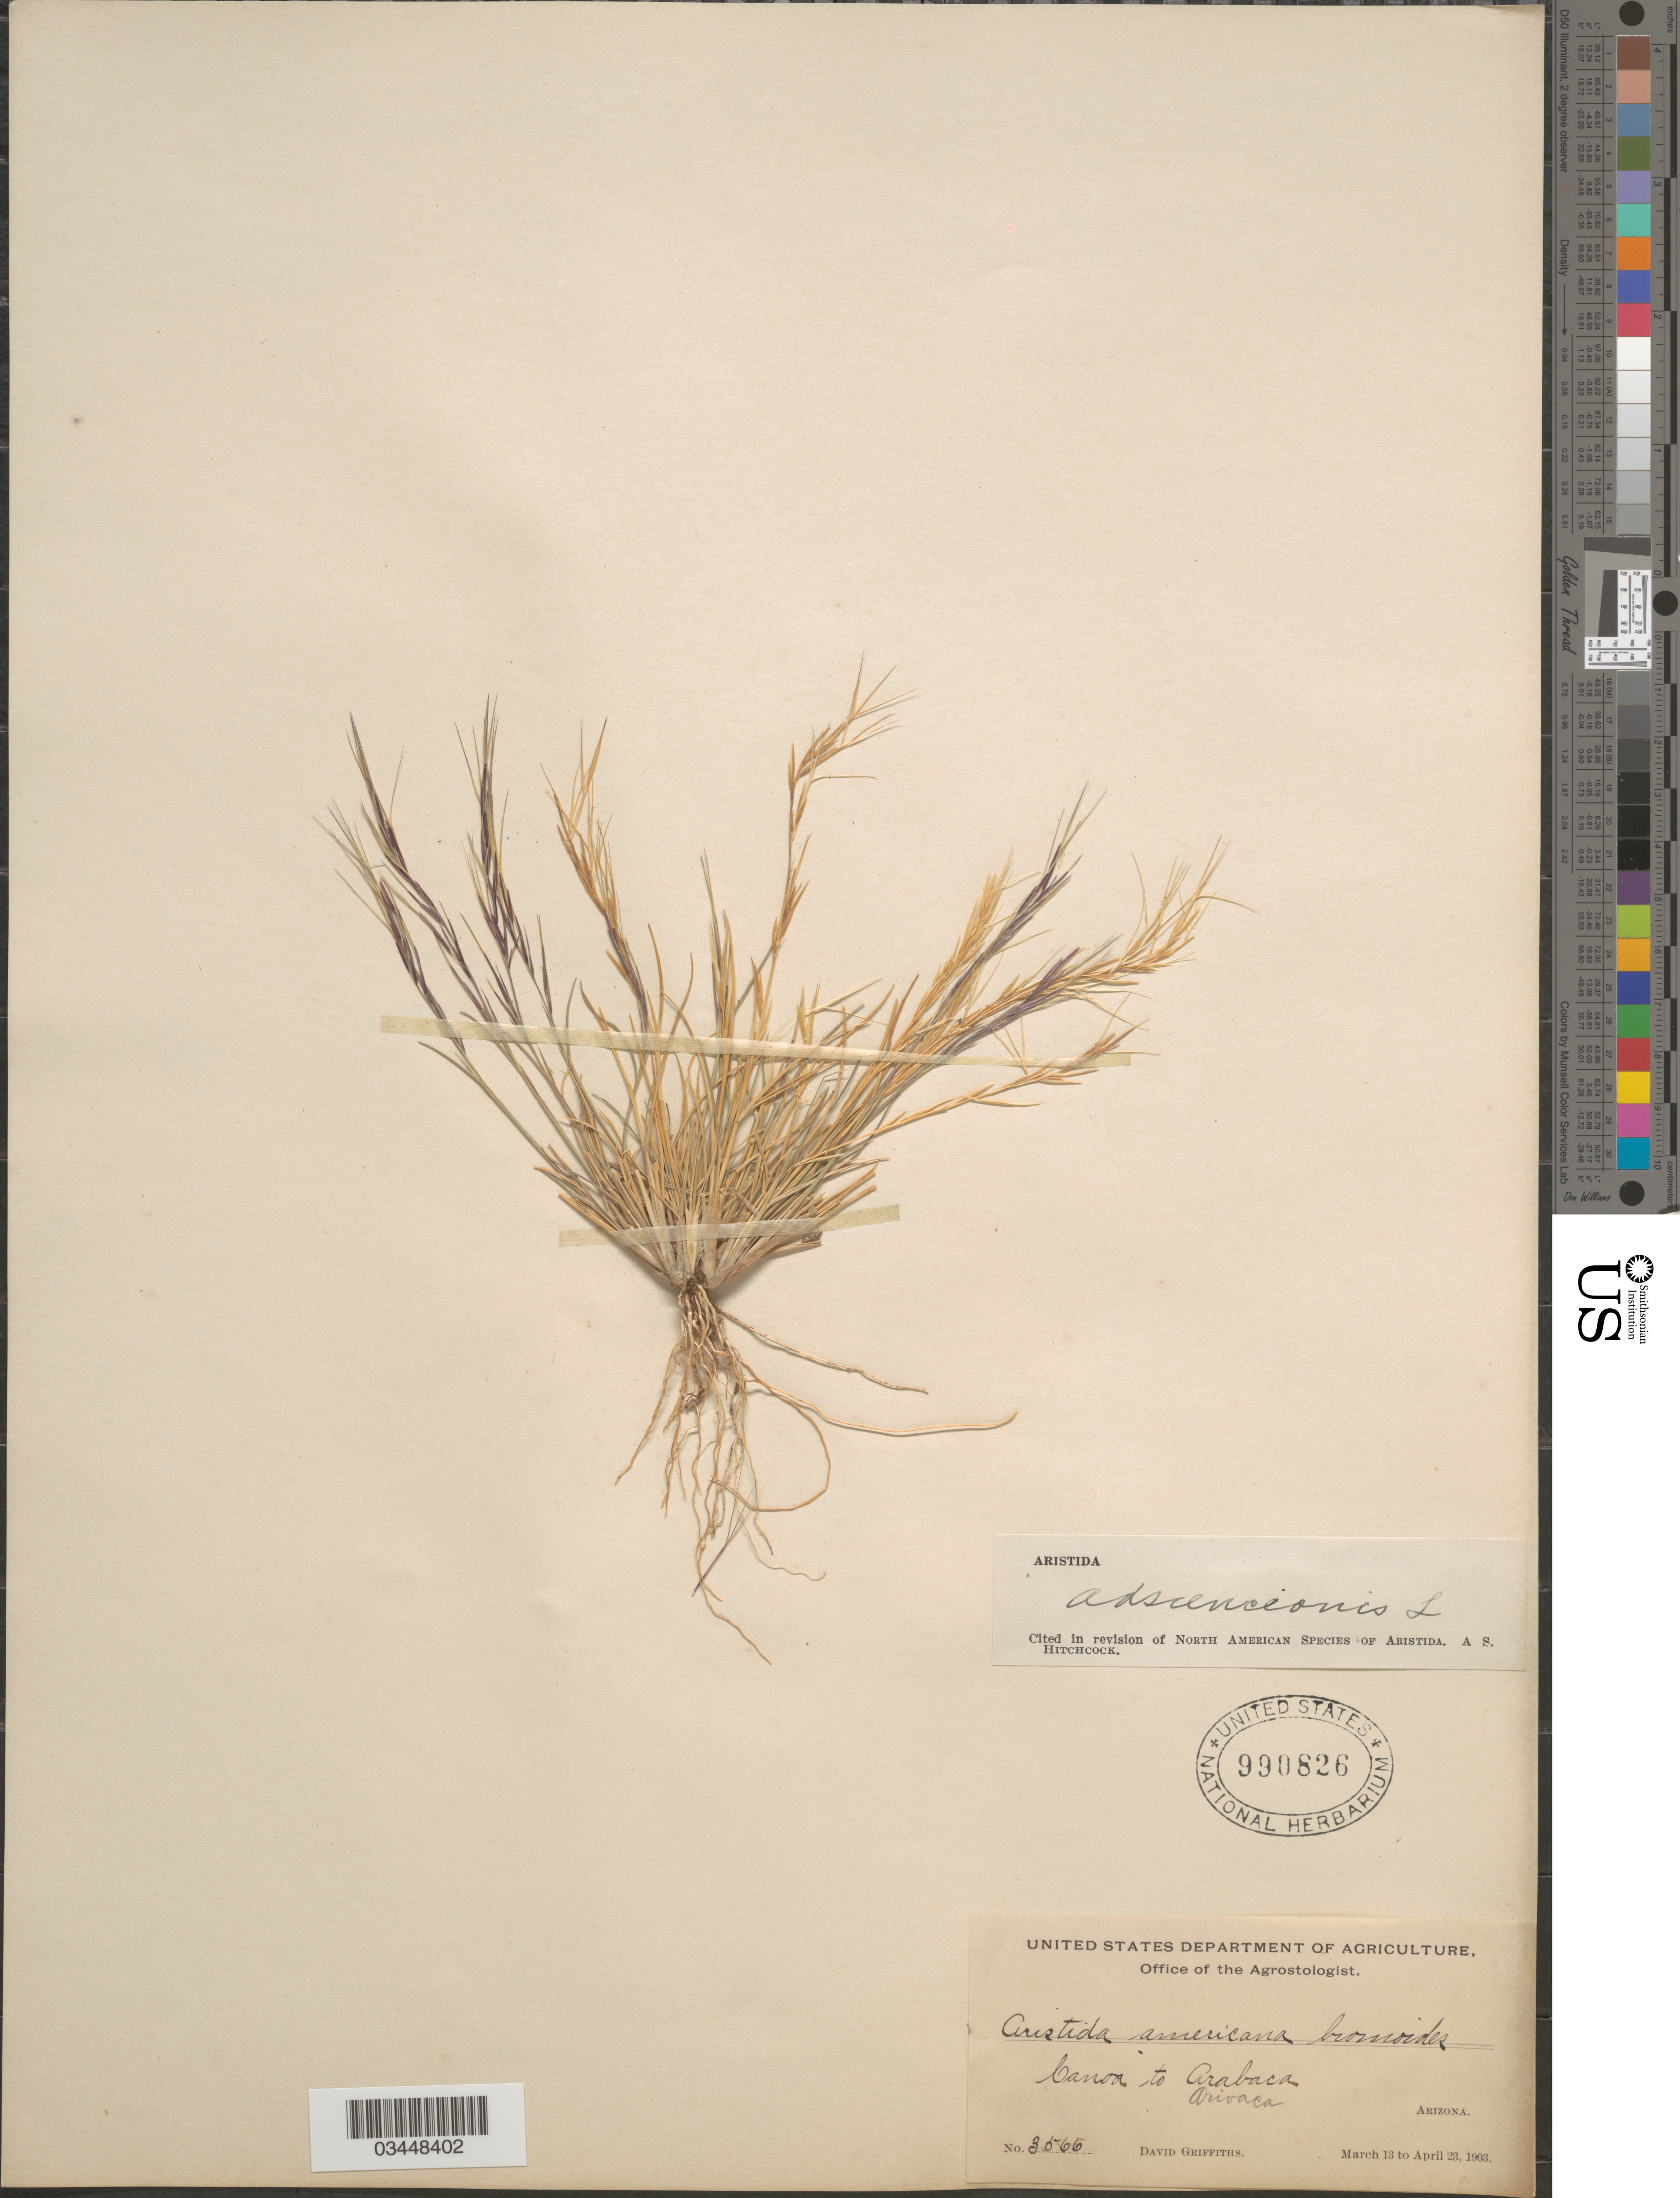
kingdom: Plantae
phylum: Tracheophyta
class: Liliopsida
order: Poales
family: Poaceae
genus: Aristida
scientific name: Aristida adscensionis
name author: L.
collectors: D. Griffiths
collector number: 3566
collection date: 1903-03-13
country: United States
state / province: Arizona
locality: Canon to Arabaca. Arivaca.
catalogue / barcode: US 990826